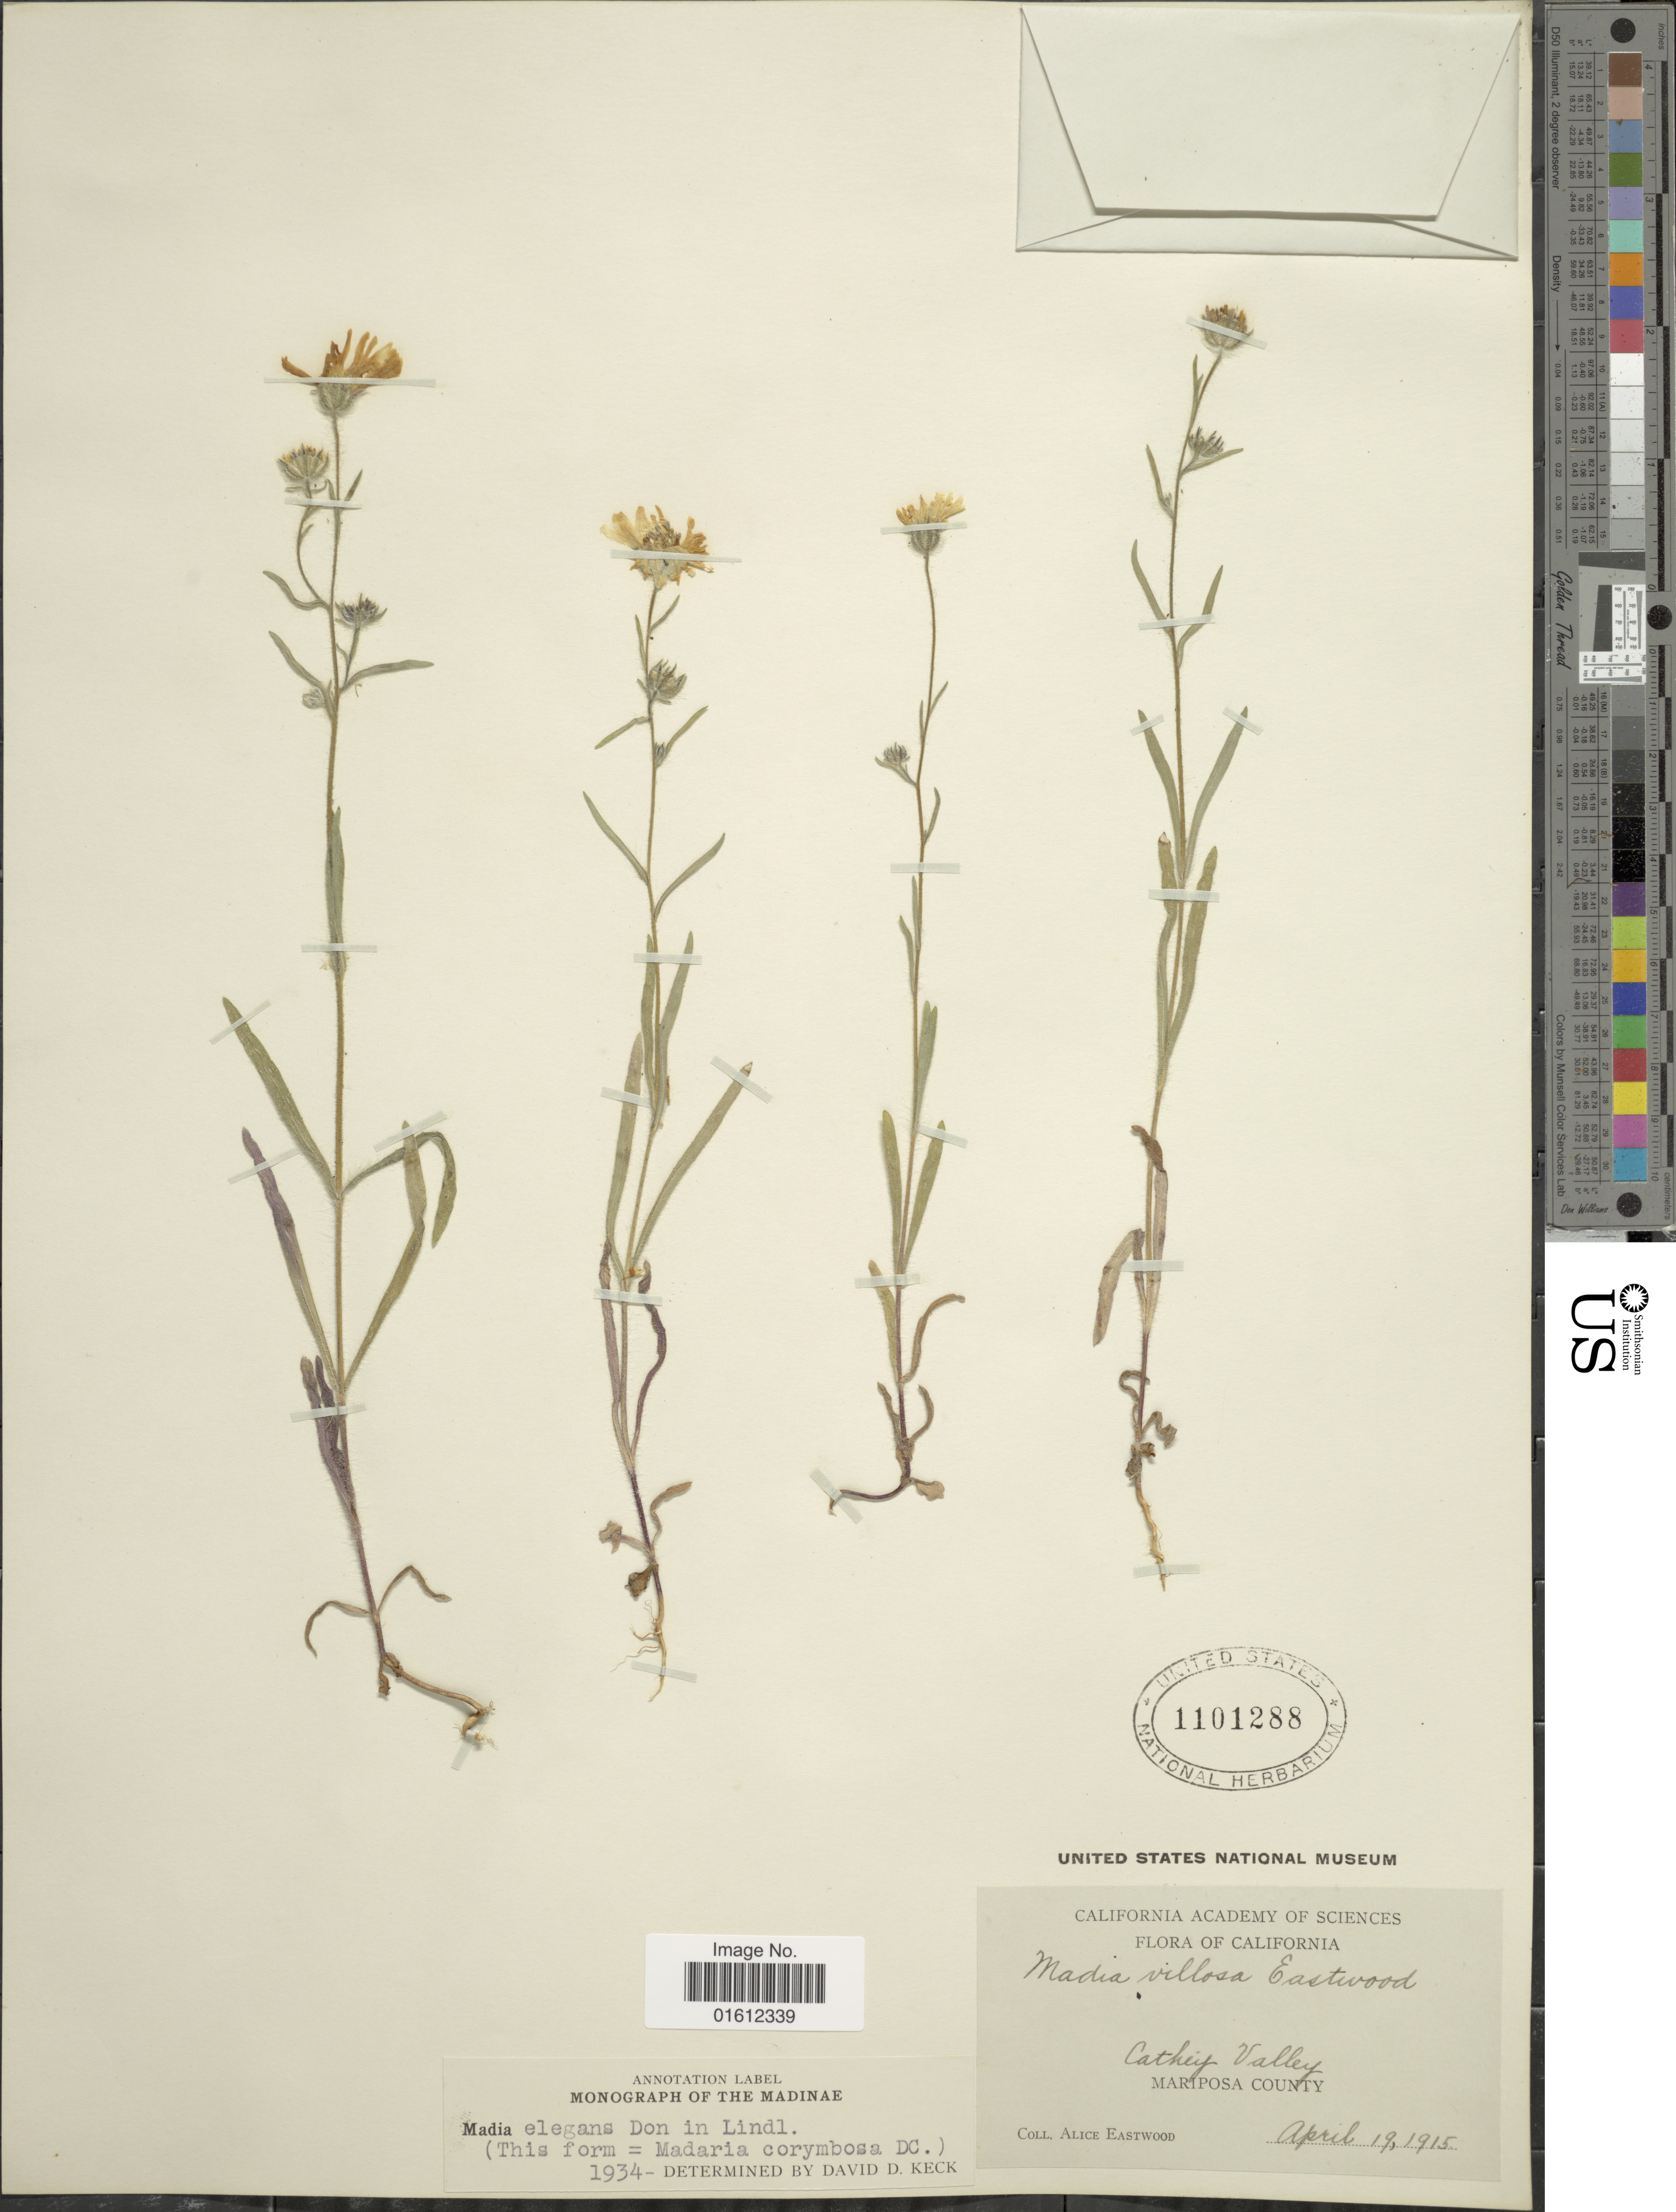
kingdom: Plantae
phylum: Tracheophyta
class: Magnoliopsida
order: Asterales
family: Asteraceae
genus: Madia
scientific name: Madia elegans subsp. elegans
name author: D. Don ex Lindl.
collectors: A. Eastwood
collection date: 1915-04-19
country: United States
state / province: California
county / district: Mariposa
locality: Cathey Valley, Mariposa County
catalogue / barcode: US 1101288